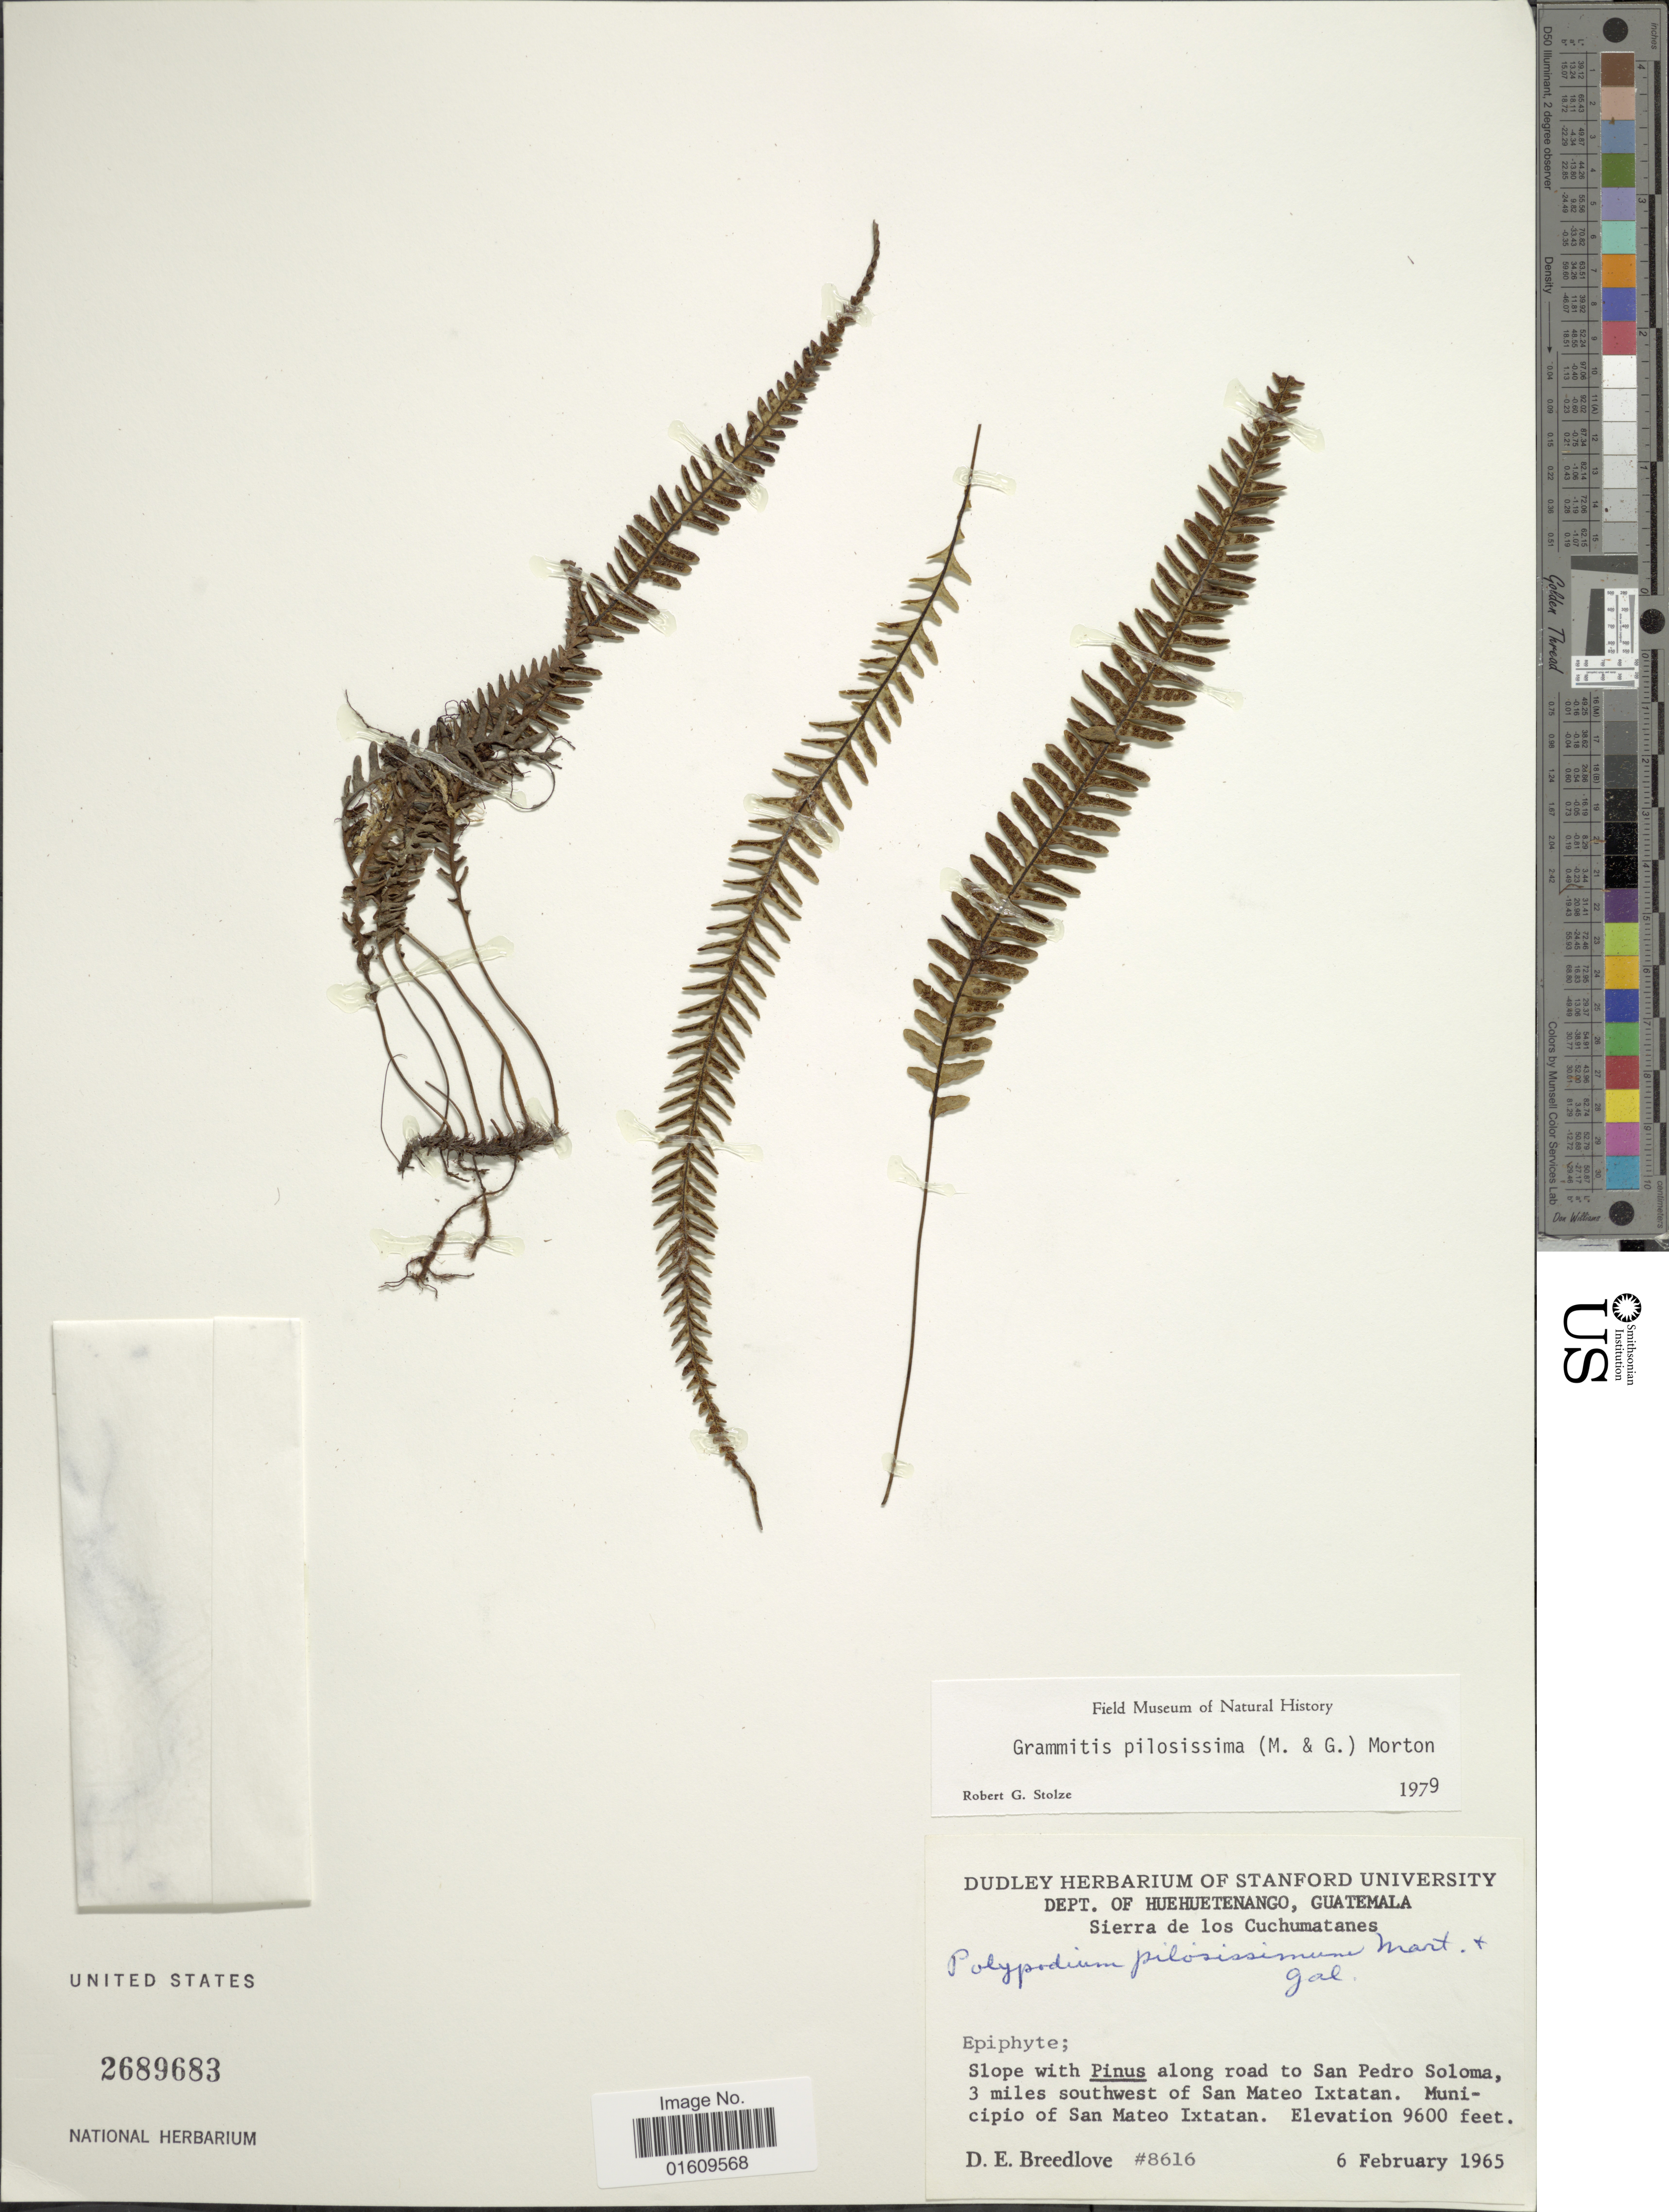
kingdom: Plantae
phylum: Tracheophyta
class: Polypodiopsida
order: Polypodiales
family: Polypodiaceae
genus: Melpomene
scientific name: Melpomene pilosissima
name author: (M. Martens & Galeotti) A.R. Sm. & R.C. Moran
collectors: D. E. Breedlove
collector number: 8616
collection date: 1965-02-06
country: Guatemala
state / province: Huehuetenango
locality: Dept. of Huehuetenango, Sierra de los Cuchumatanes, slope with Pinus along road to San Pedro Soloma, 3 miles southwest of San Mateo Ixtatan, Minicipio of San Mateo Ixtatan.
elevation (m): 2926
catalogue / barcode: US 2689683